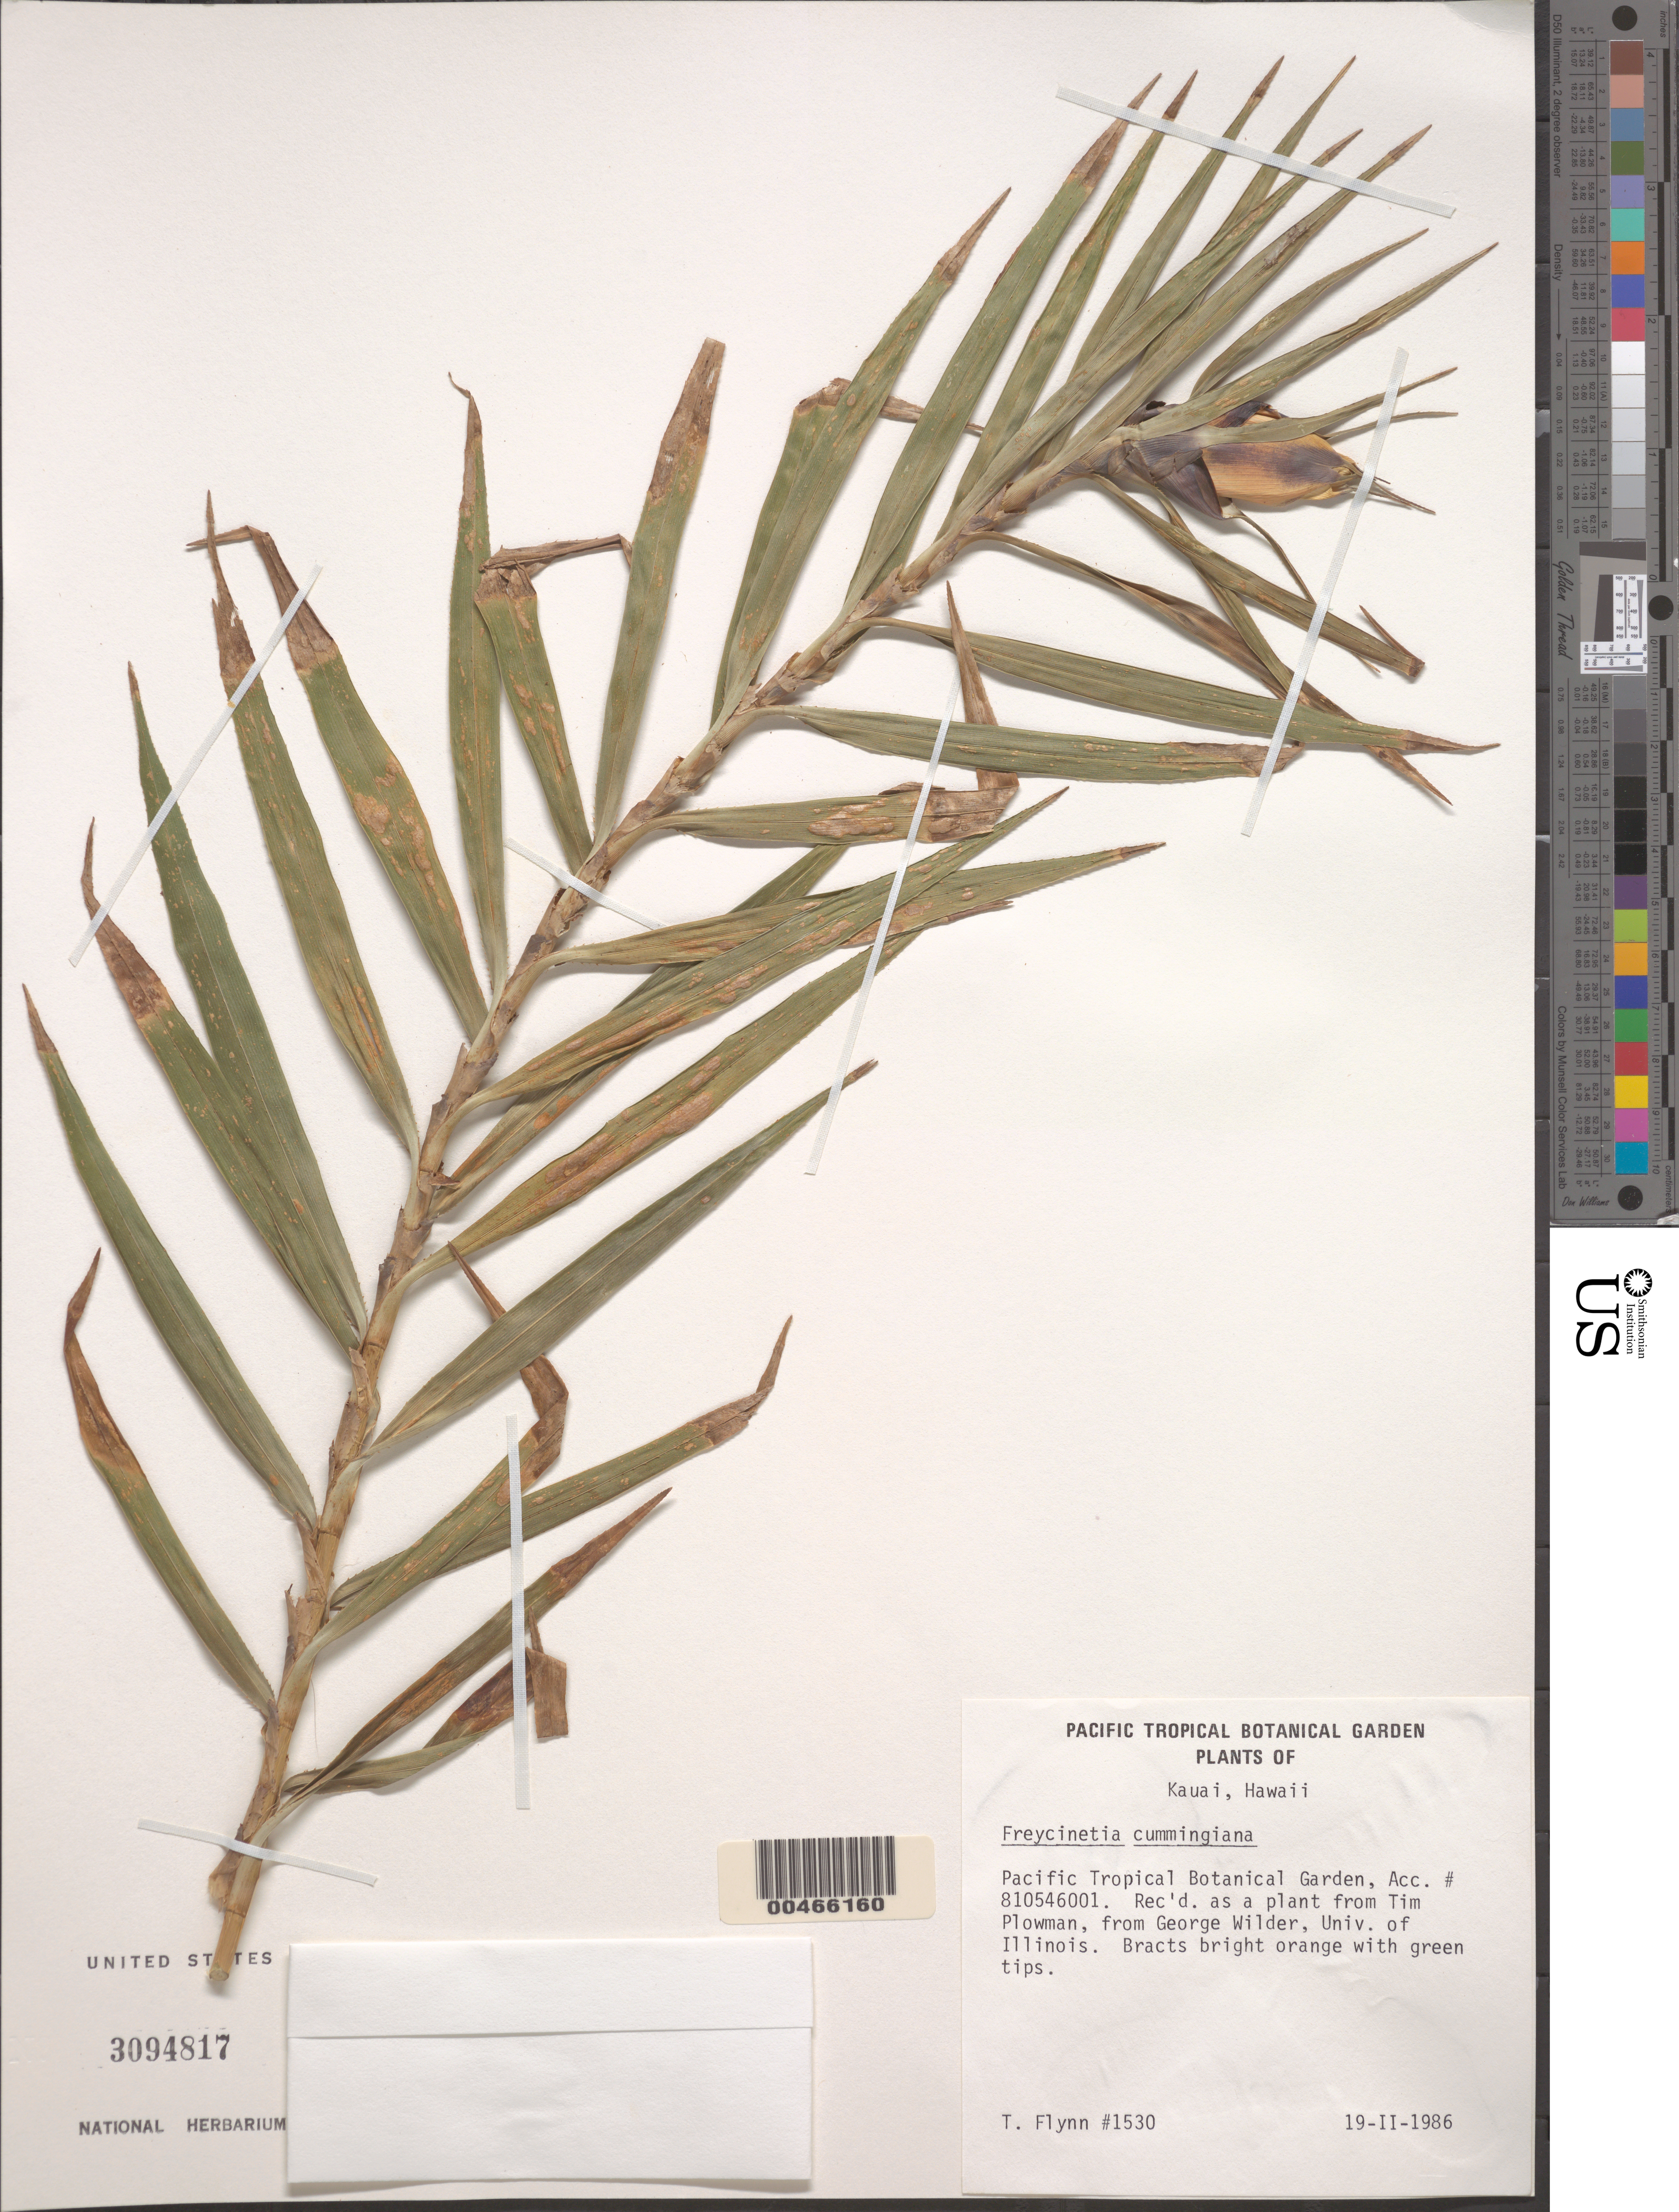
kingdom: Plantae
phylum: Tracheophyta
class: Liliopsida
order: Pandanales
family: Pandanaceae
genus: Freycinetia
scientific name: Freycinetia cumingiana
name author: Gaudich.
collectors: T. W. Flynn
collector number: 1530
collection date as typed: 19 Feb 1986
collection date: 1986-02-19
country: United States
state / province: Hawaii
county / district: Kauai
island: Kaua'i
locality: Pacific Tropical Botanical Garden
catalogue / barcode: US 3094817